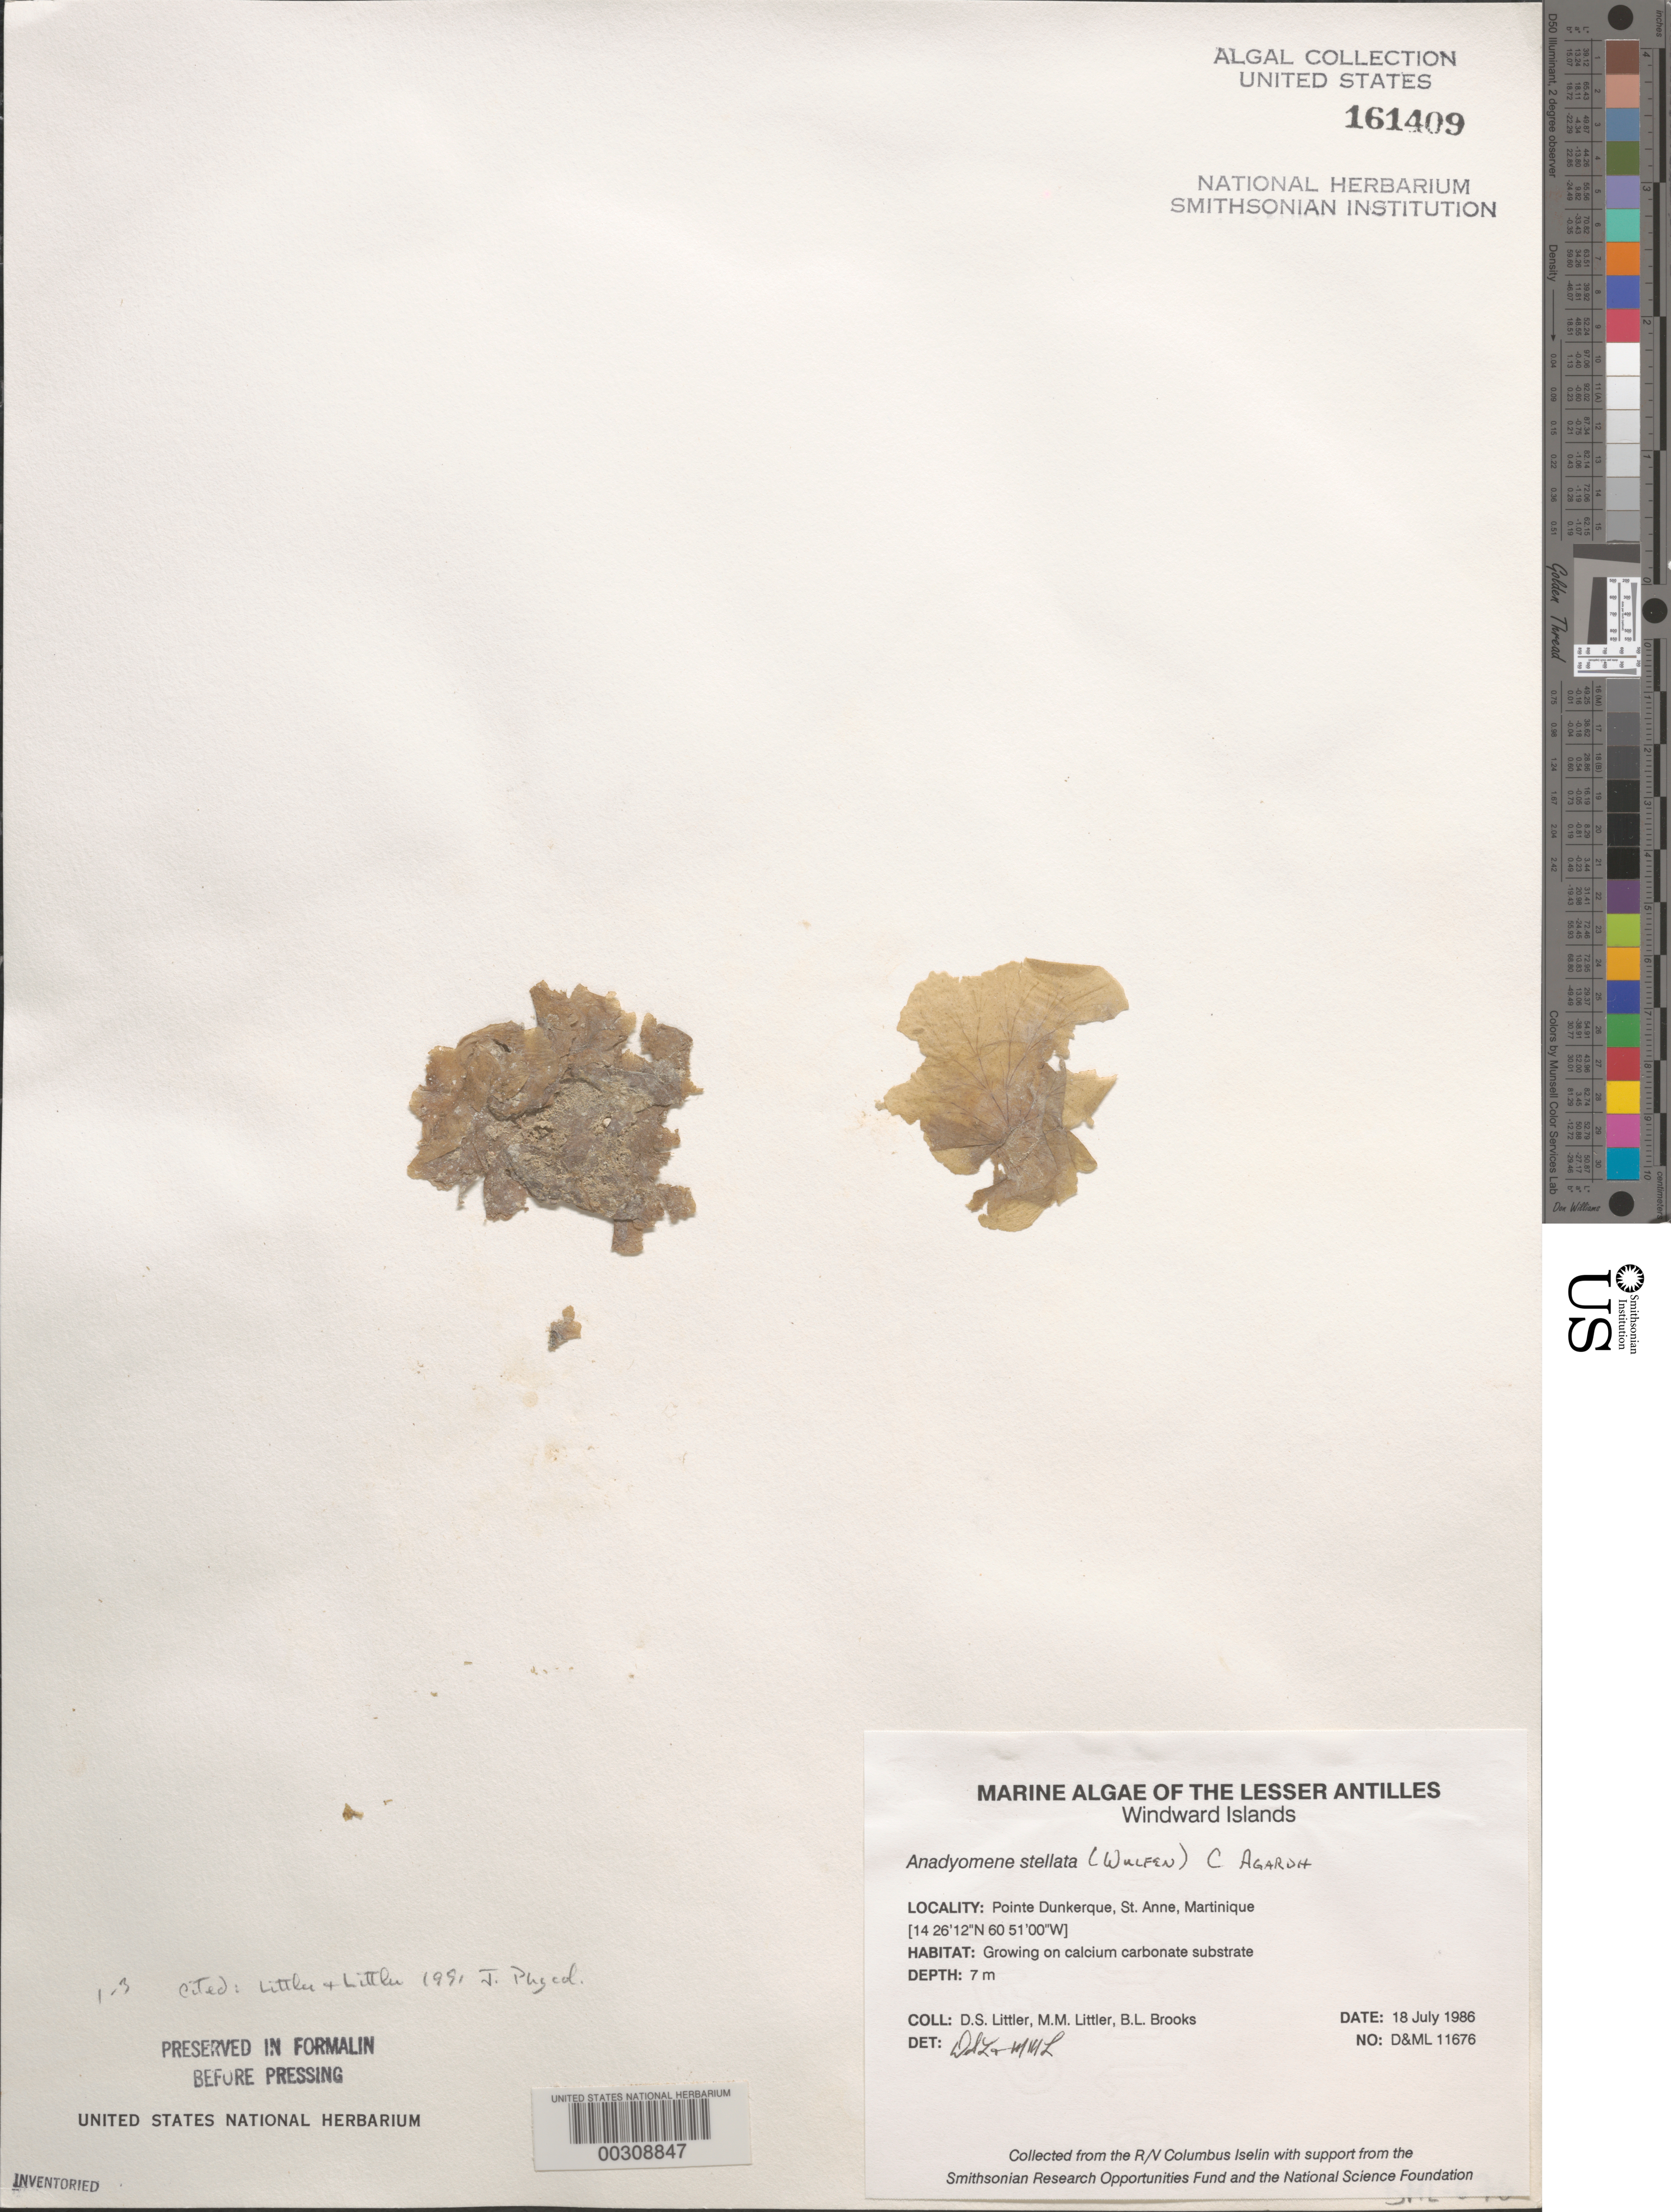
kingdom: Plantae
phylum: Chlorophyta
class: Ulvophyceae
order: Cladophorales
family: Anadyomenaceae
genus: Anadyomene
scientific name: Anadyomene stellata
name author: (Wulfen) C. Agardh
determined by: Littler, D. S.; Littler, M. M.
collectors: D. S. Littler, M. M. Littler & B. Brooks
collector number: D&ML 11676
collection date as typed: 18 Jul 1986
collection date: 1986-07-18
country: Martinique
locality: St. Anne, Pointe Dunkerque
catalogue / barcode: US 161409